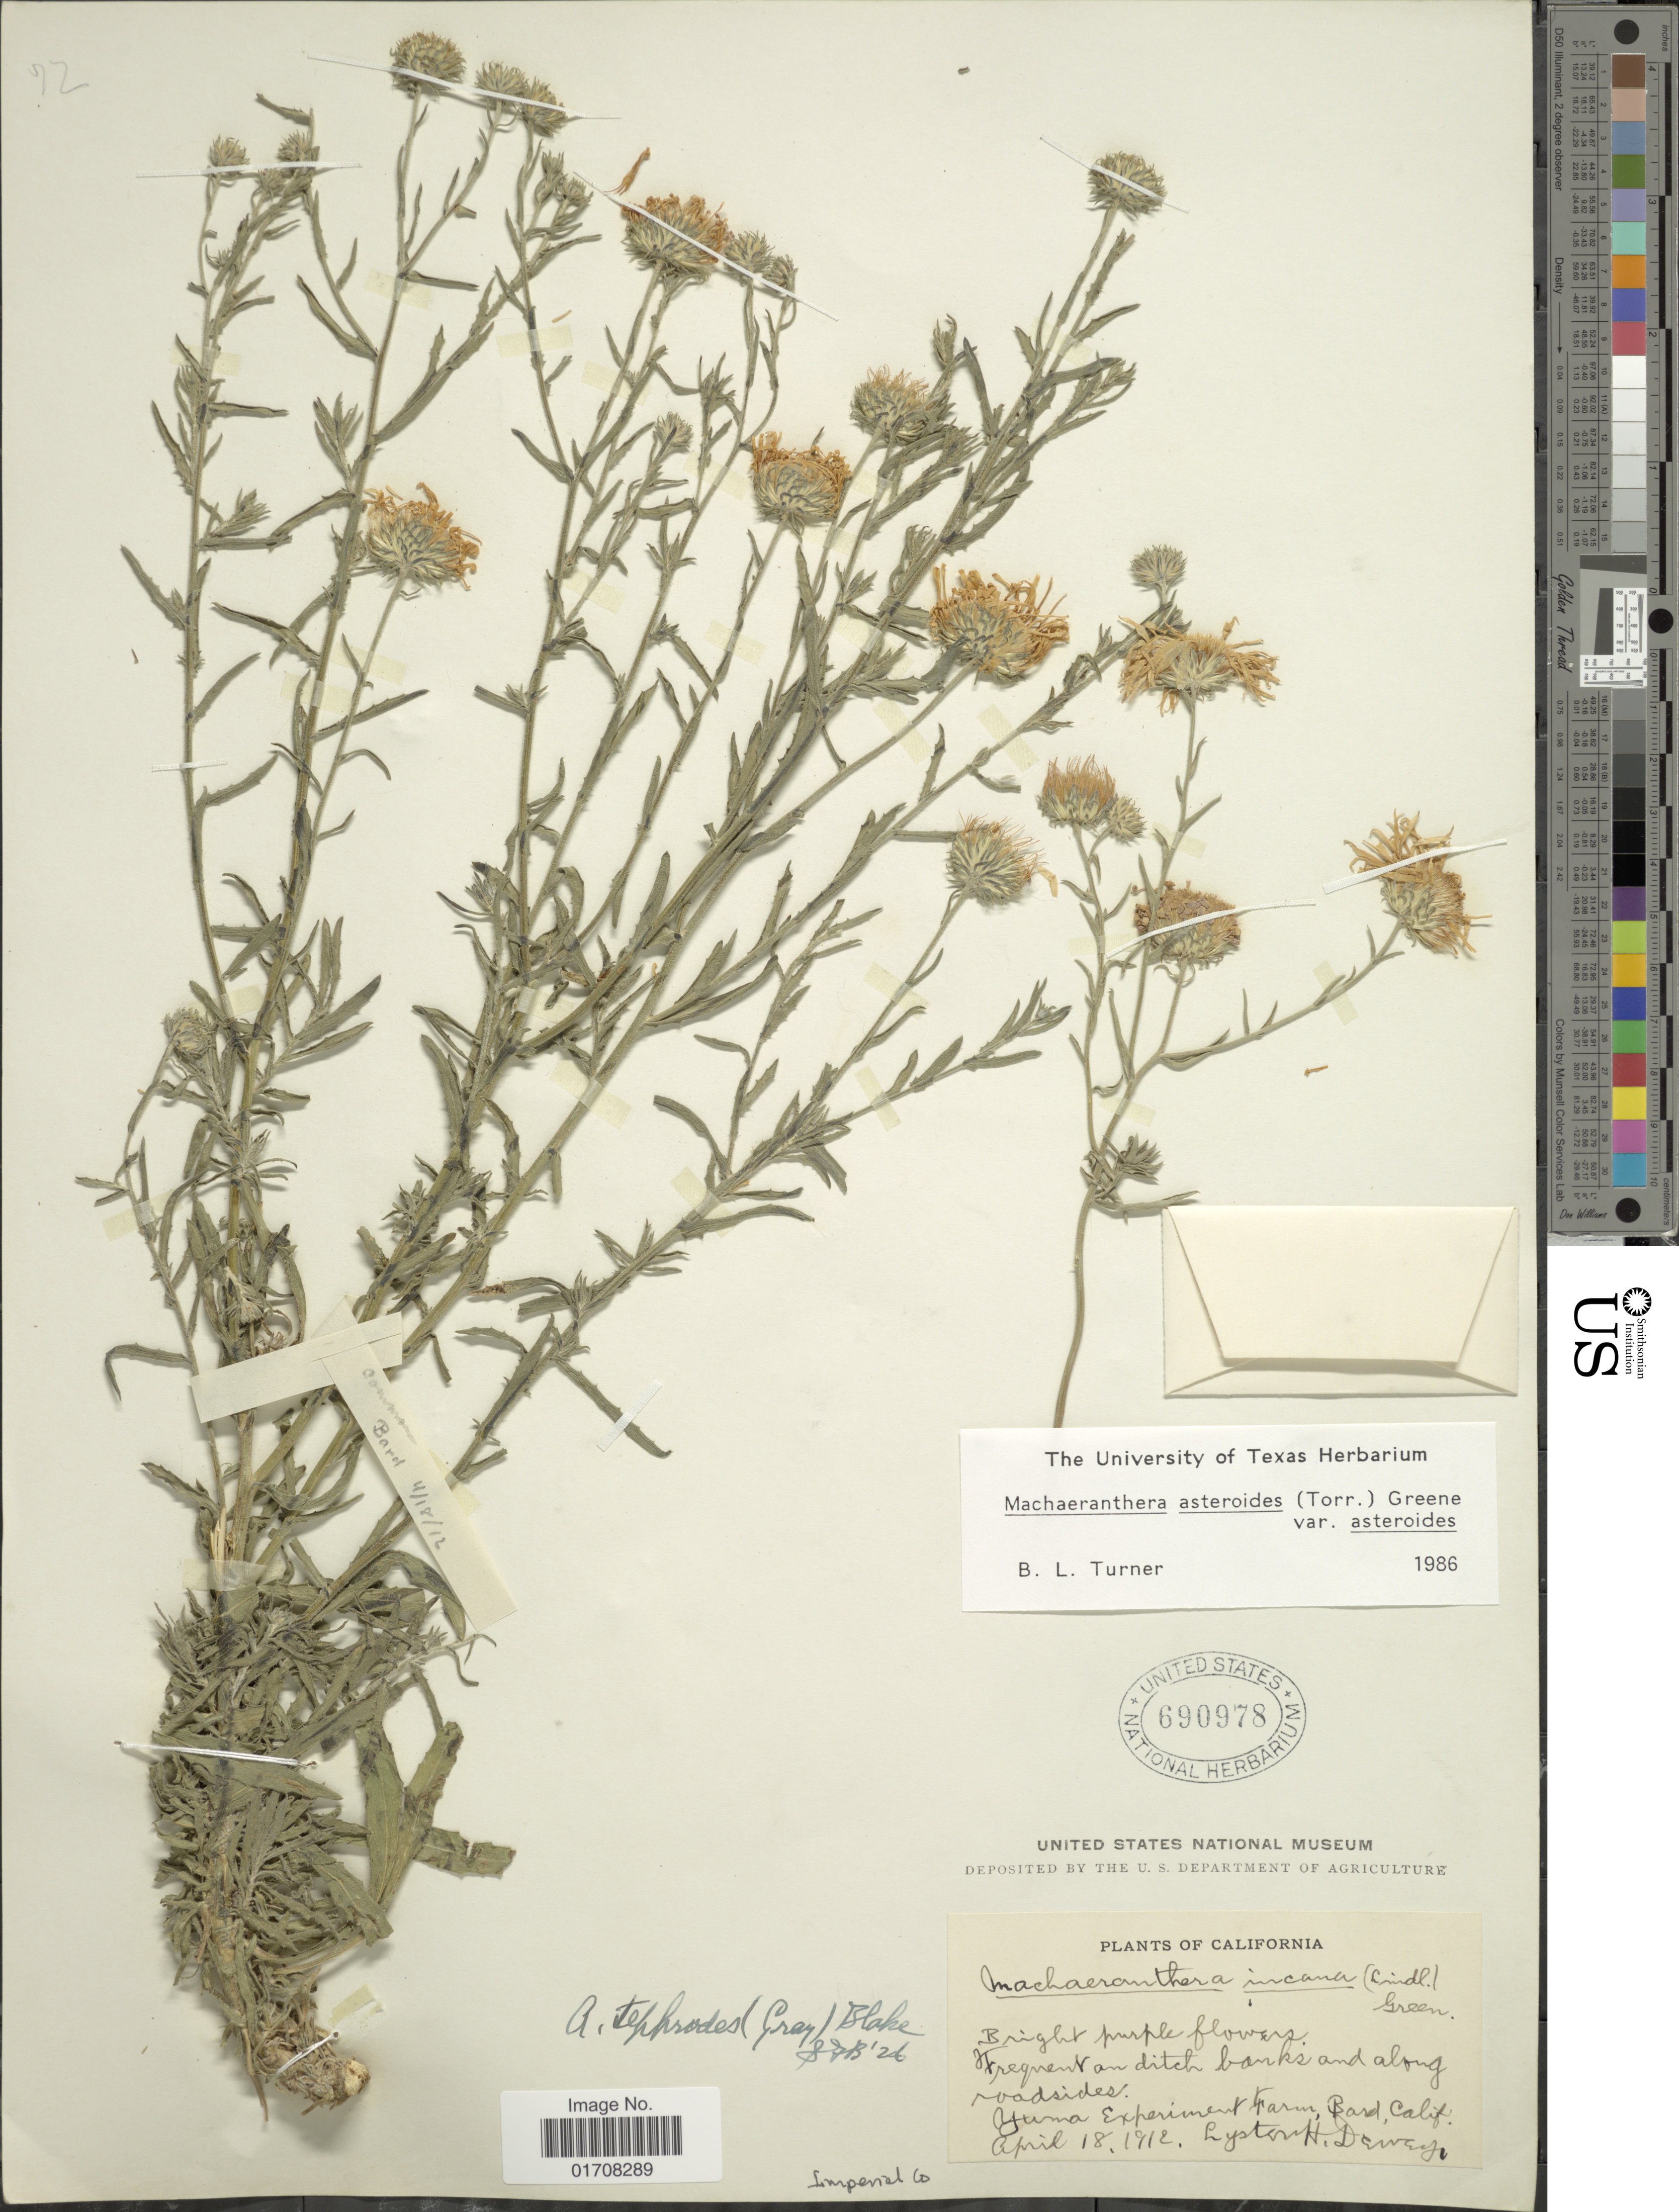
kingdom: Plantae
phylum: Tracheophyta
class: Magnoliopsida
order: Asterales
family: Asteraceae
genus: Machaeranthera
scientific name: Machaeranthera asteroides var. asteroides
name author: (Torr.) Greene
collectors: L. H. Dewey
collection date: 1912-04-18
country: United States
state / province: California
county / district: Imperial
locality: Yuma Experiment Farm, Bard, Calif., Imperial Co.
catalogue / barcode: US 690978